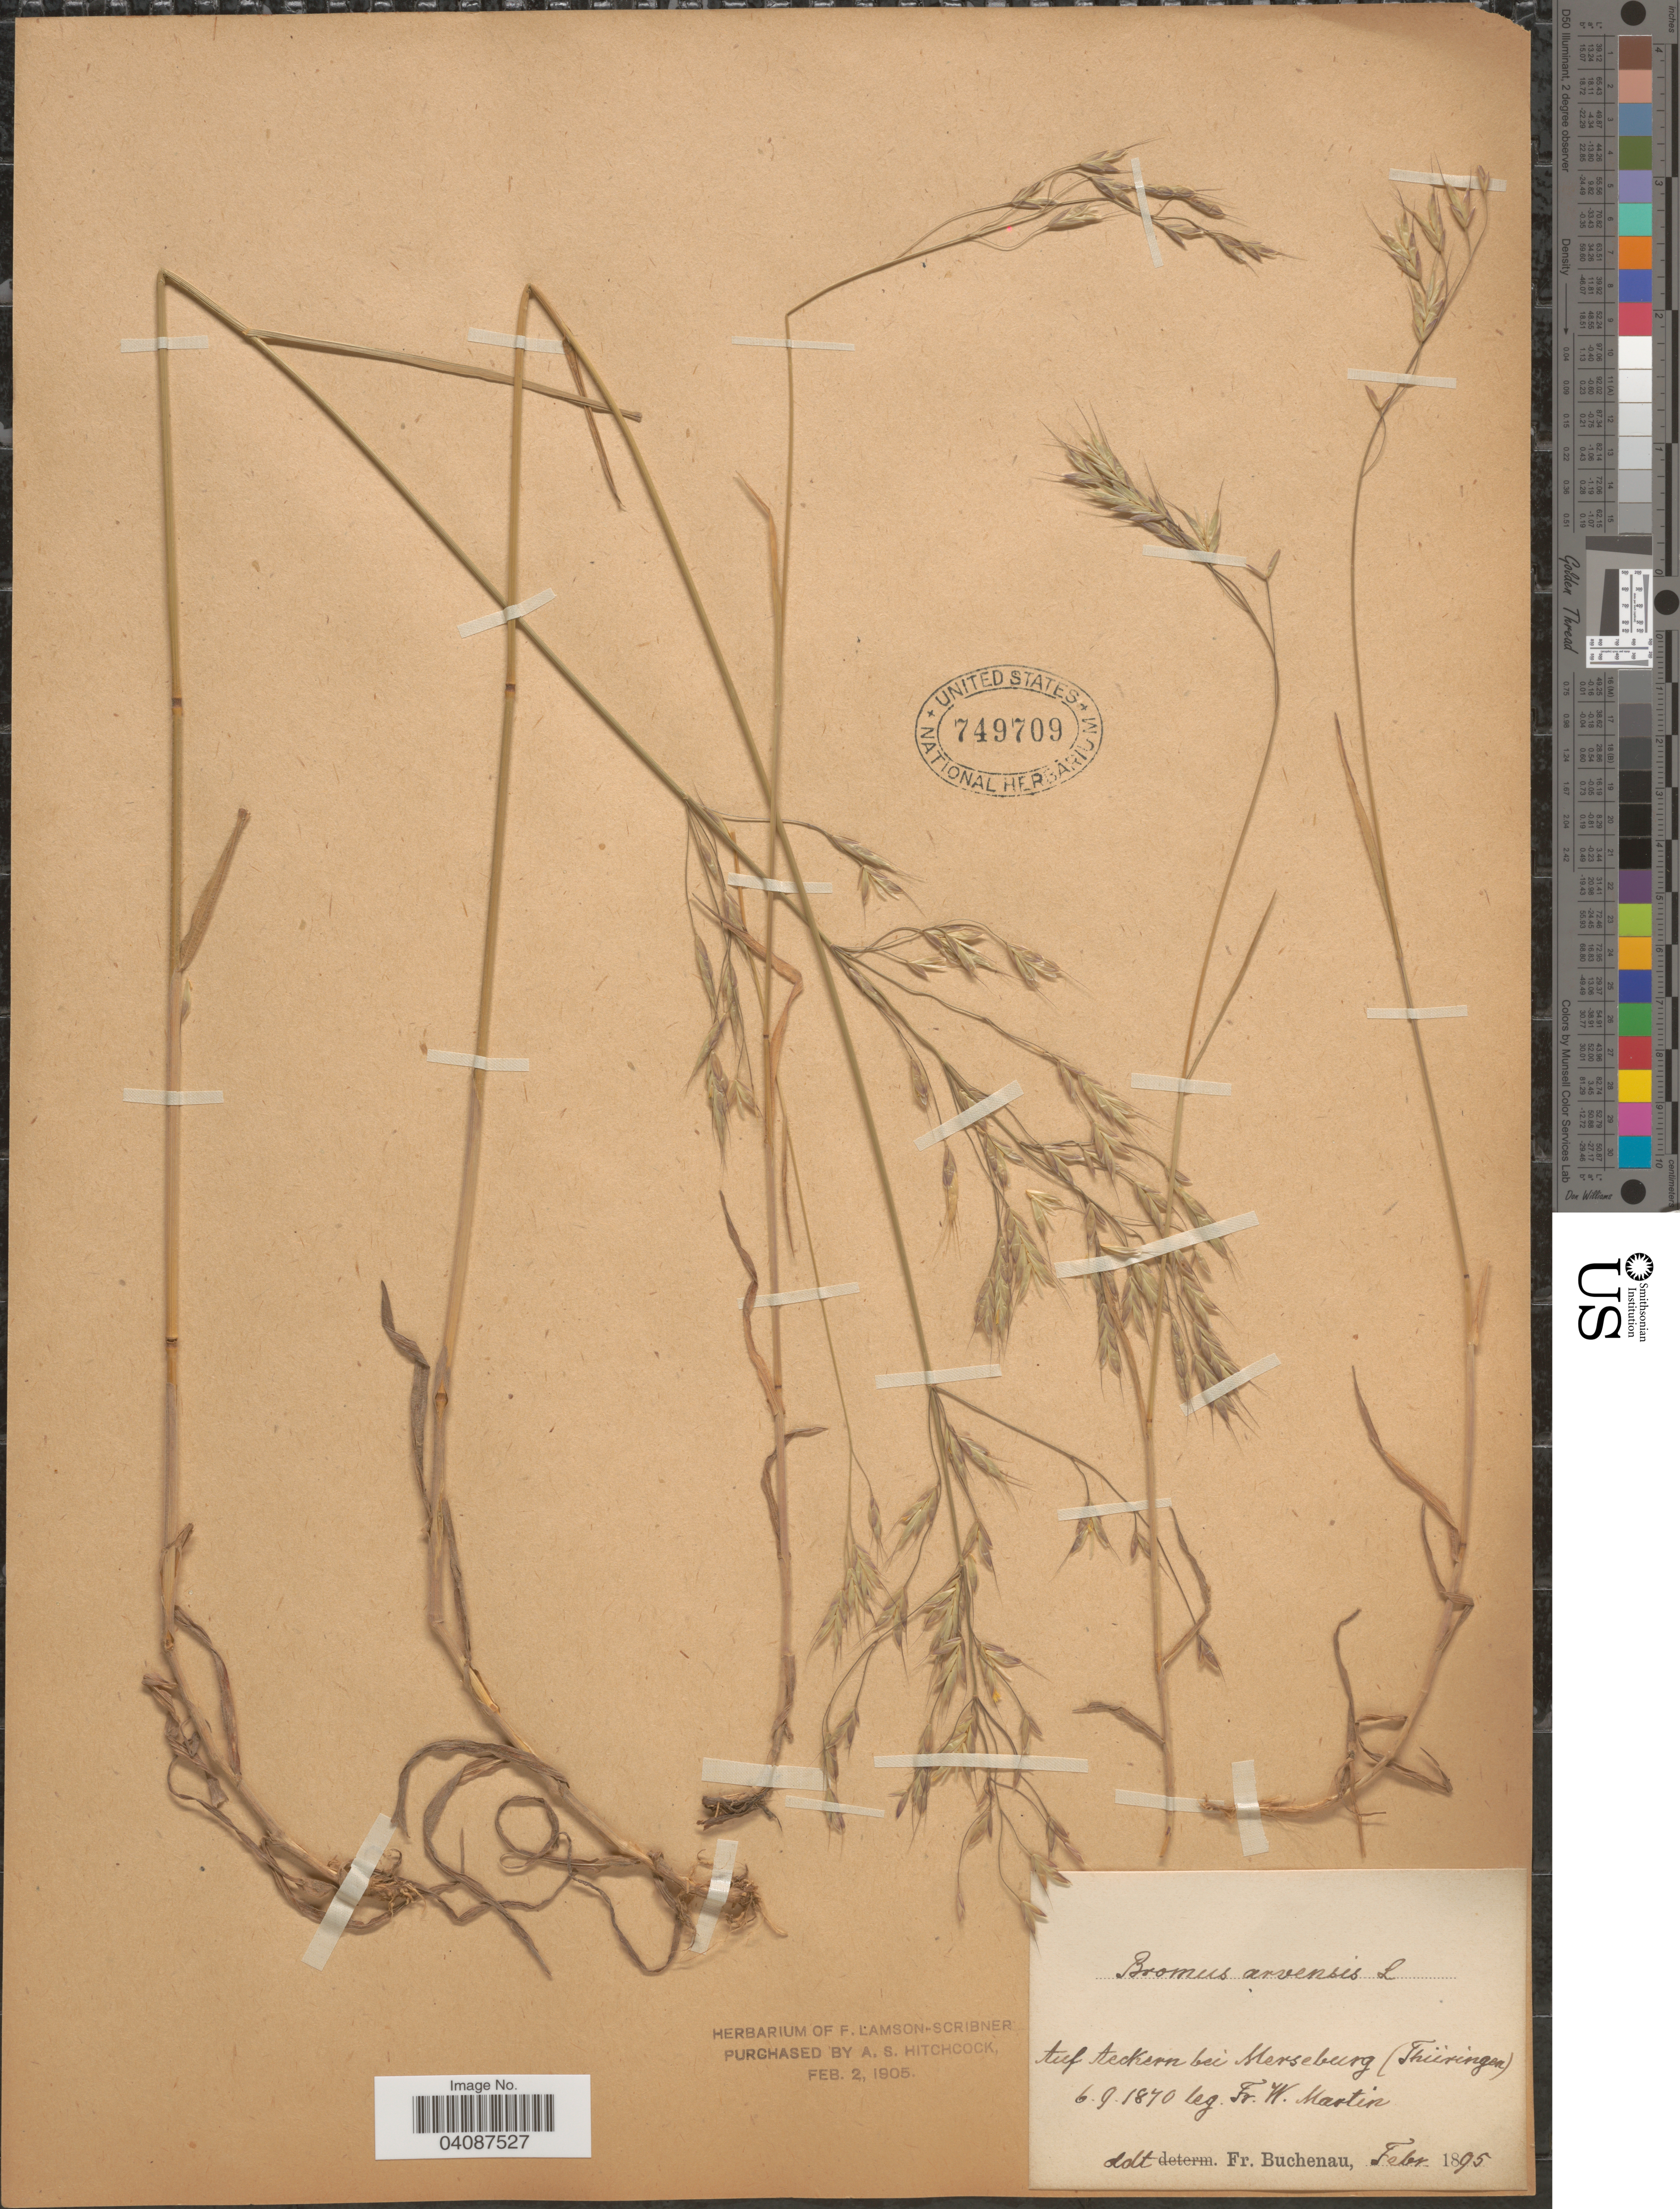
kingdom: Plantae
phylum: Tracheophyta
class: Liliopsida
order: Poales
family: Poaceae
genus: Bromus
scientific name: Bromus arvensis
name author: L.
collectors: F. Martin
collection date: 1870-09-06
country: Germany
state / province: Thuringia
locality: Auf Ackern bei Merseburg.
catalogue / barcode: US 749709